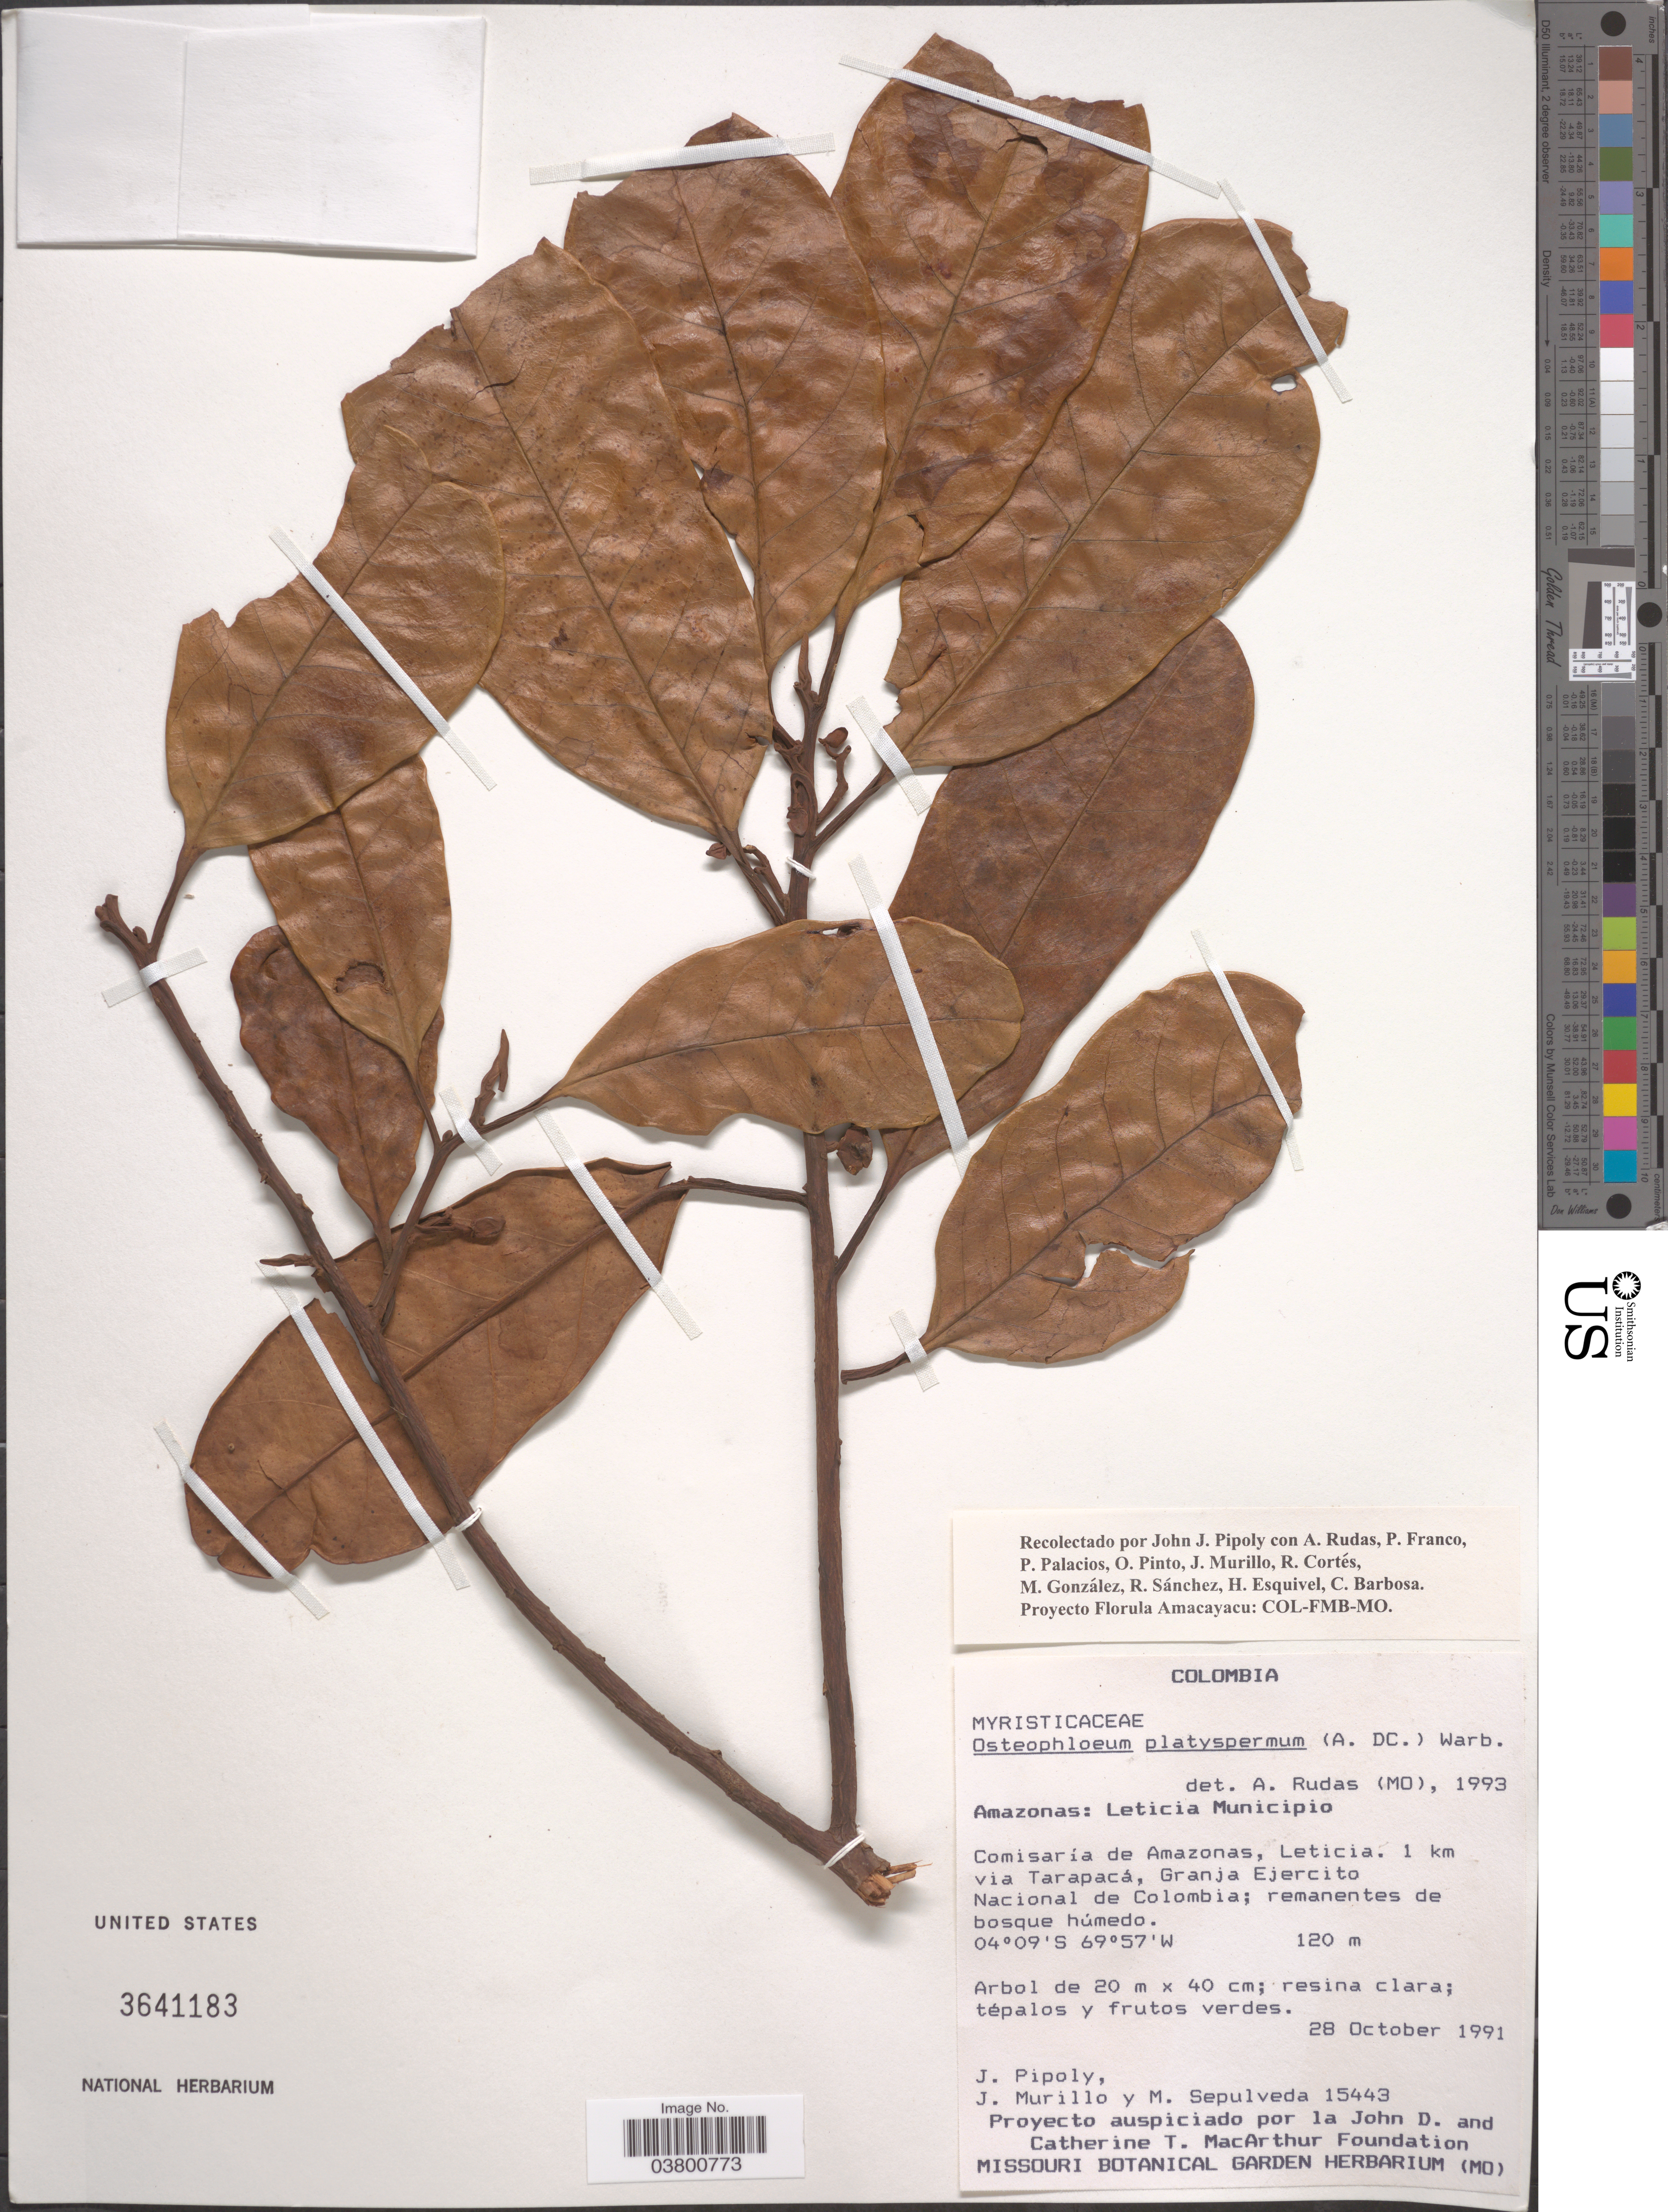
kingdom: Plantae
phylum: Tracheophyta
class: Magnoliopsida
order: Magnoliales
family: Myristicaceae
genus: Osteophloeum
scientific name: Osteophloeum platyspermum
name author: (A. DC.) Warb.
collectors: J. J. Pipoly, J. C. Murillo-A. & M. Sepulveda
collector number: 15443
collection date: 1991-10-28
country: Colombia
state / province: Amazônas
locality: Leticia Municipio. Comisaría de Amazonas, Leticia. 1 km via Tarapacá, Granja Ejercito Nacional de Colombia.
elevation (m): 120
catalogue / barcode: US 3641183